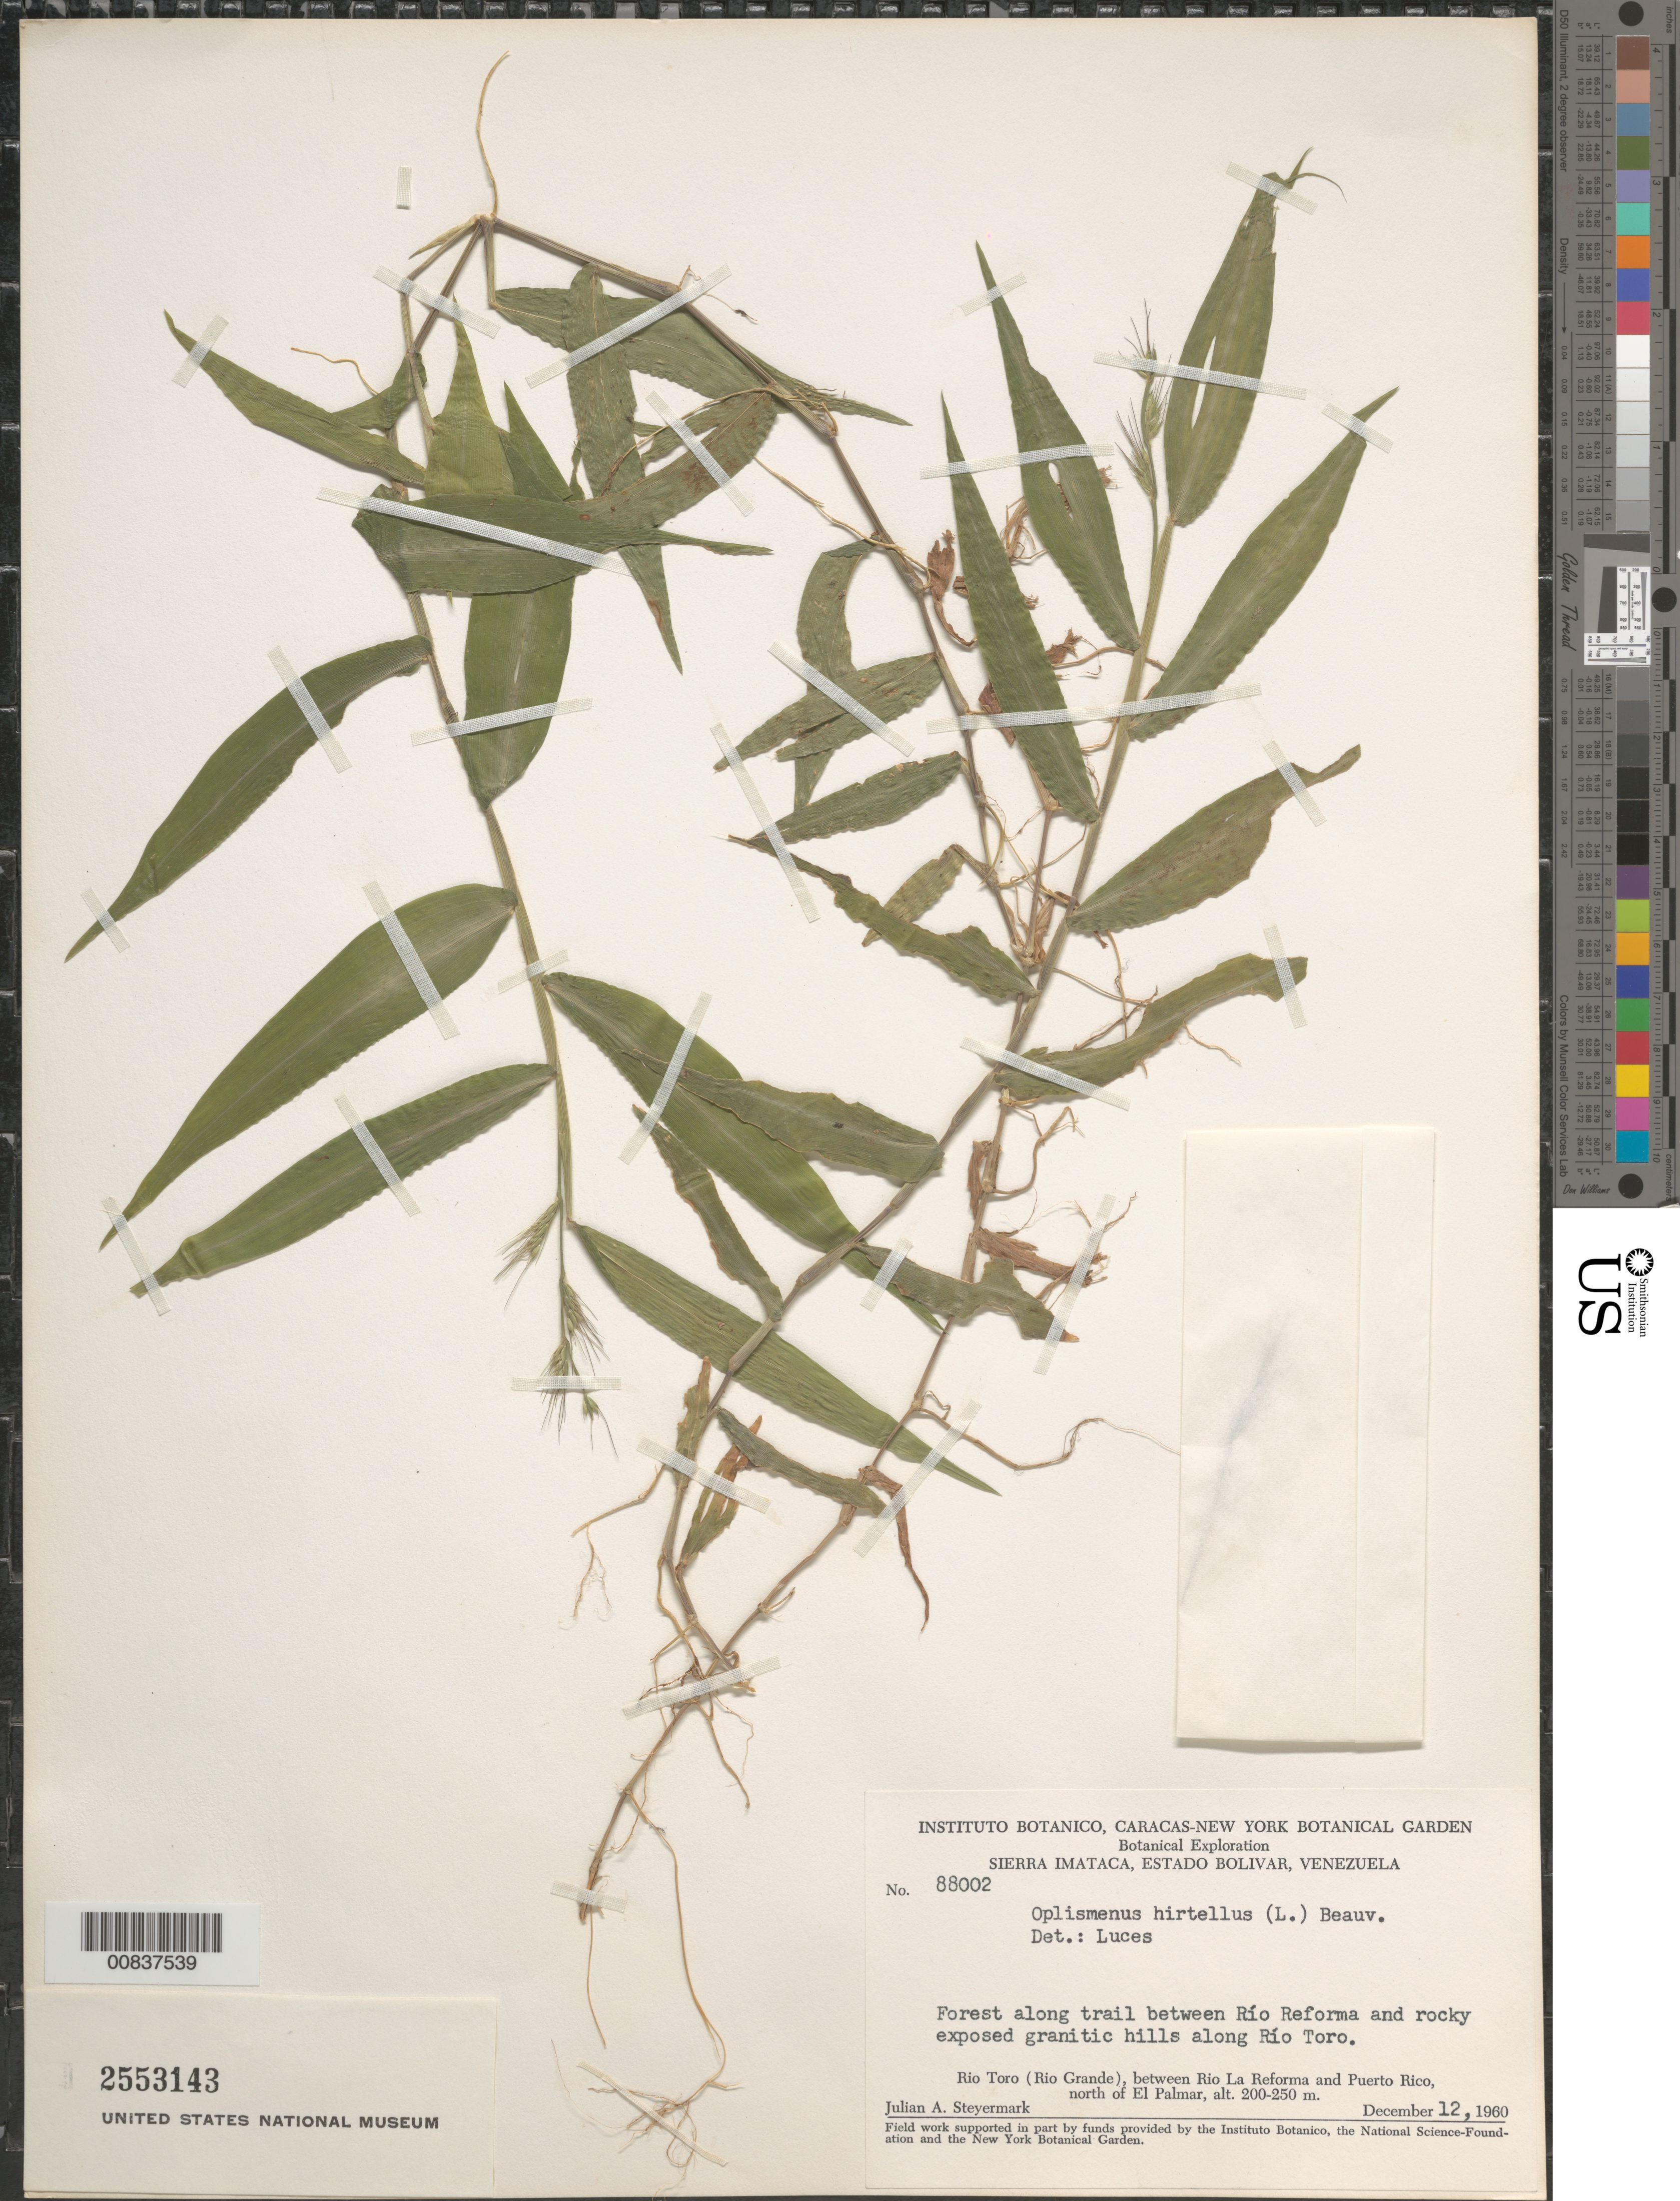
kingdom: Plantae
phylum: Tracheophyta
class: Liliopsida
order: Poales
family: Poaceae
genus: Oplismenus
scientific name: Oplismenus hirtellus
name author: (L.) P. Beauv.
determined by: Luces, --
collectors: J. Steyermark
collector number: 88002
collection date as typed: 12-Dec-60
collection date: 1960-12-12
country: Venezuela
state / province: Bolívar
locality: Sierra Imataca; Cerro La Reforma, above junction with Río Reforma with Río Toro (Río Grande), between Río La Reforma and Puerto Rico, N of El Palmar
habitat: Forest along trail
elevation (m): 200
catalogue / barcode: US 2553143